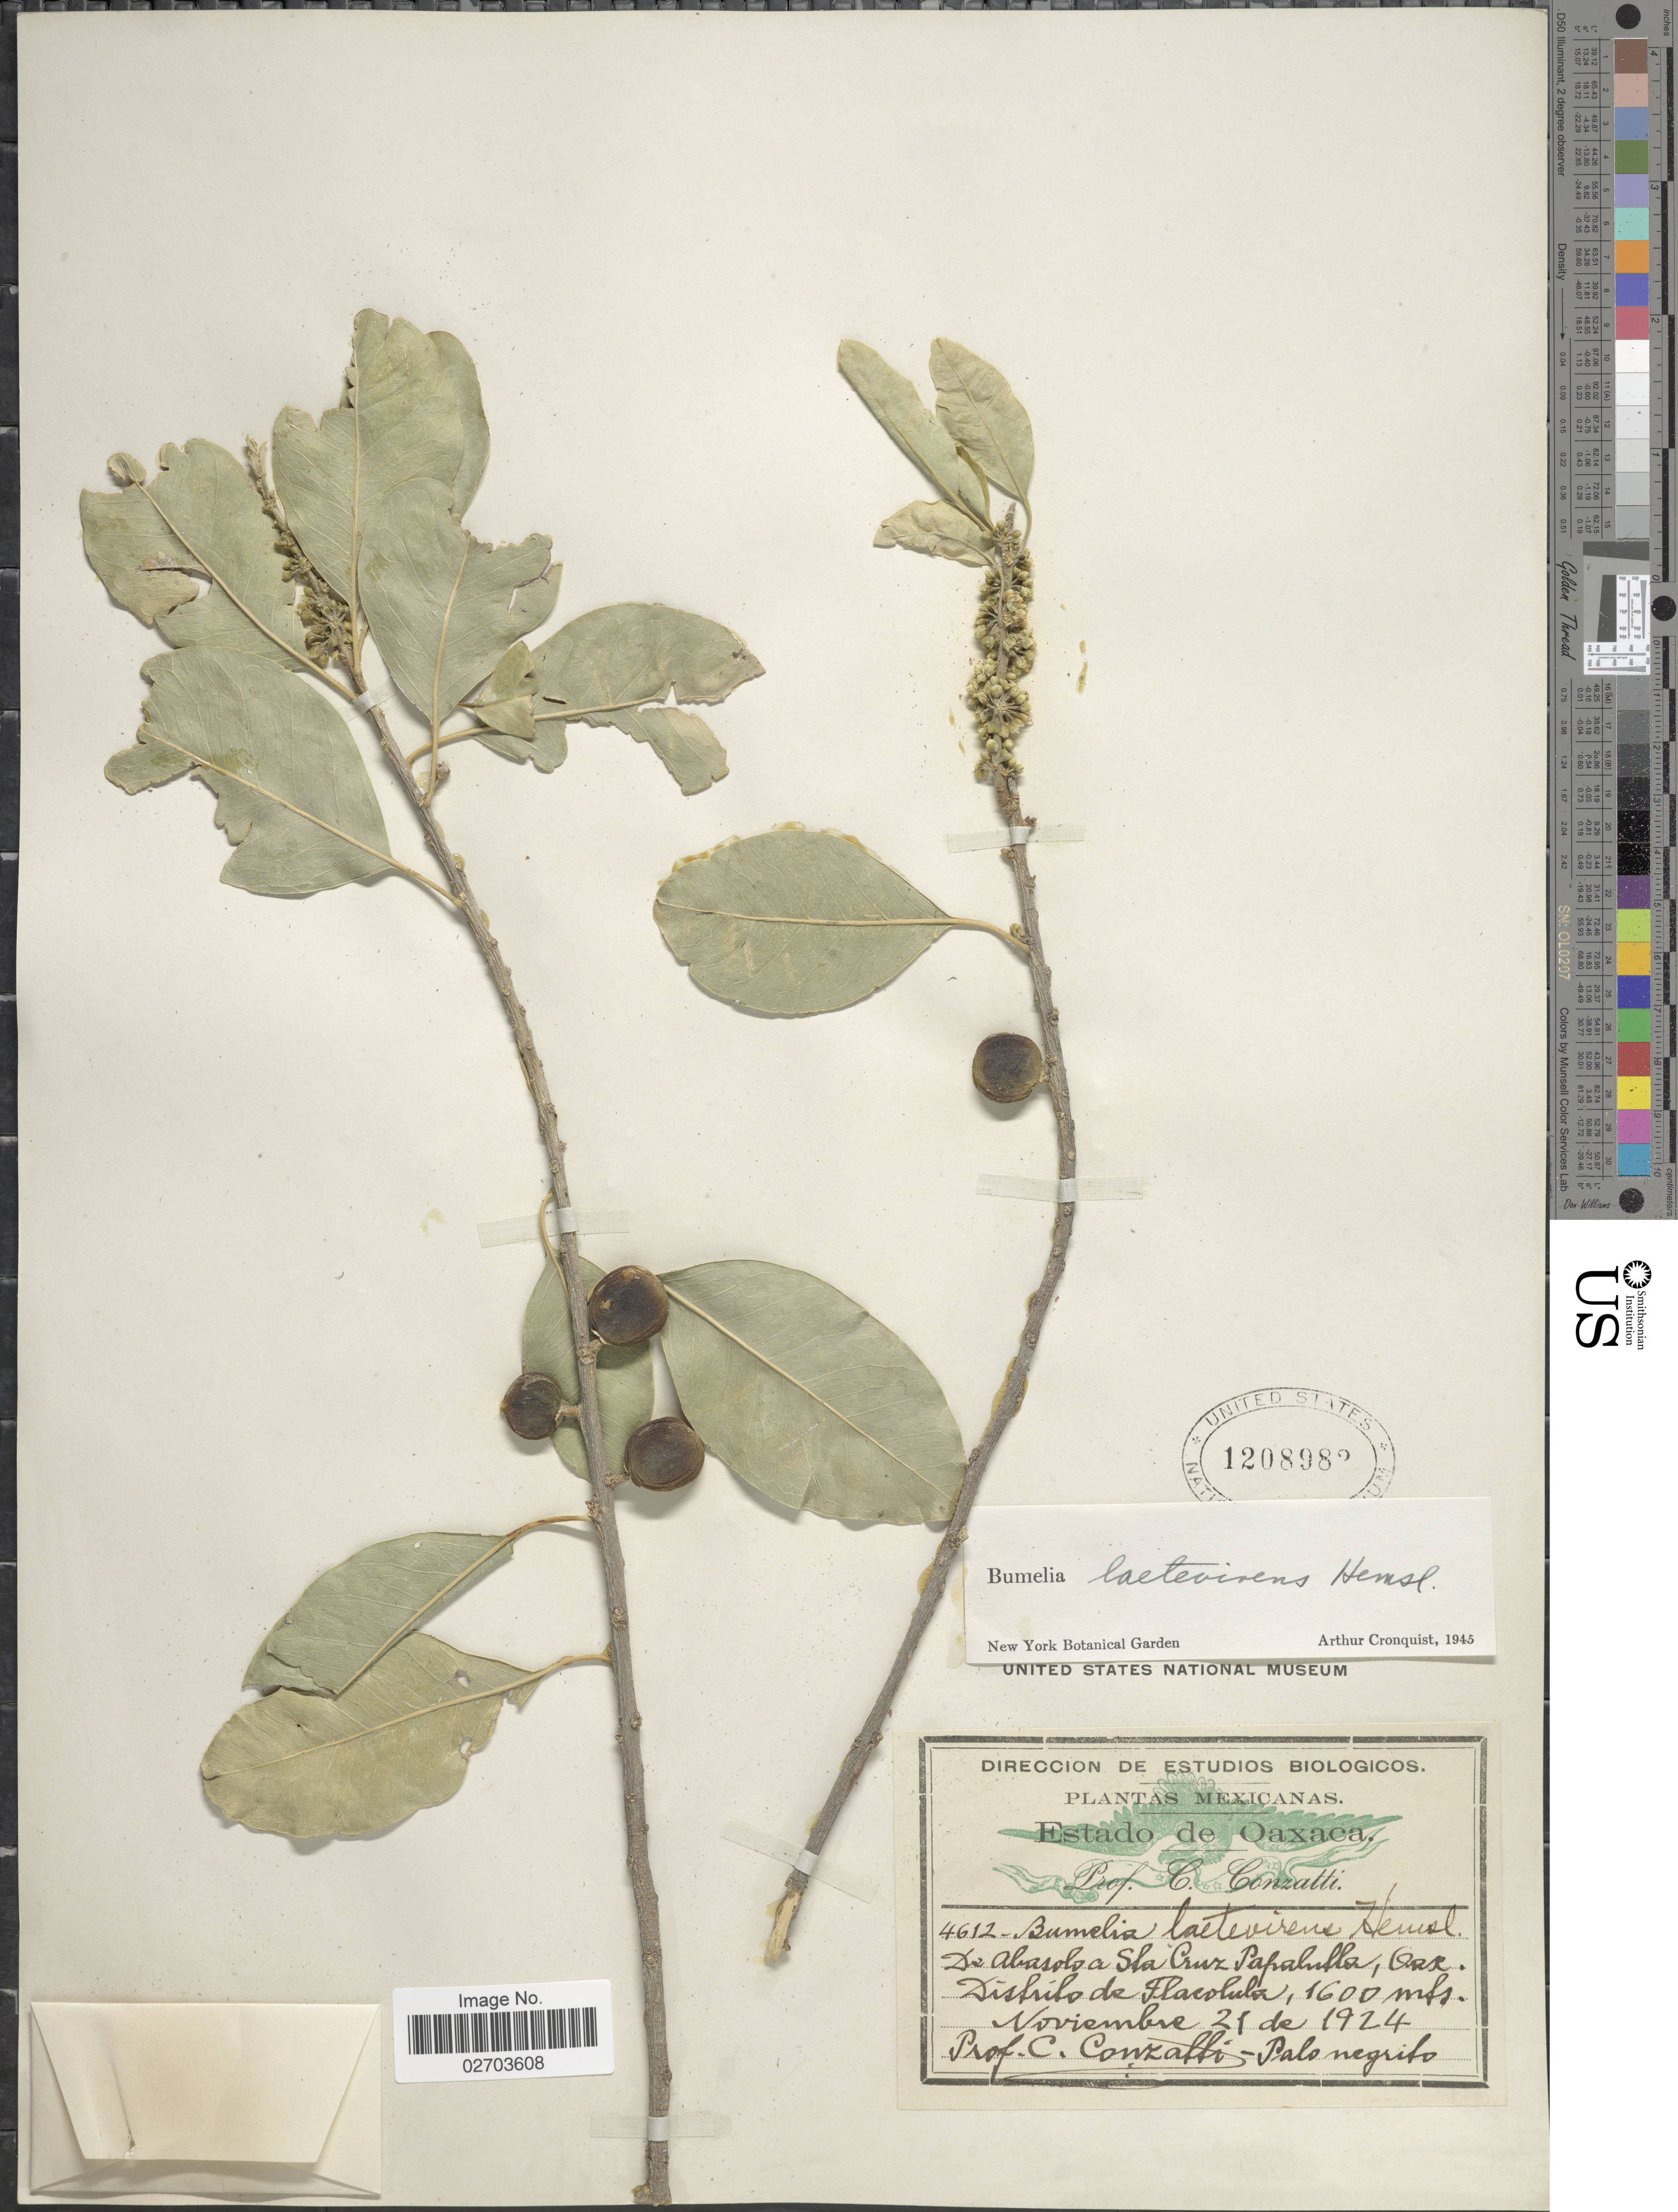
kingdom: Plantae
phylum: Tracheophyta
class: Magnoliopsida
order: Ericales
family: Sapotaceae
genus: Sideroxylon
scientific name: Sideroxylon palmeri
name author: (Rose) T.D. Penn.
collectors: C. Conzatti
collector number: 4612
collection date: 1924-11-21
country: Mexico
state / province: Oaxaca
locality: De Abasolsa Sta Cruz Papalutla, Distrito de Tlacolula.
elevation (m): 1600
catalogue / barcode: US 1208982